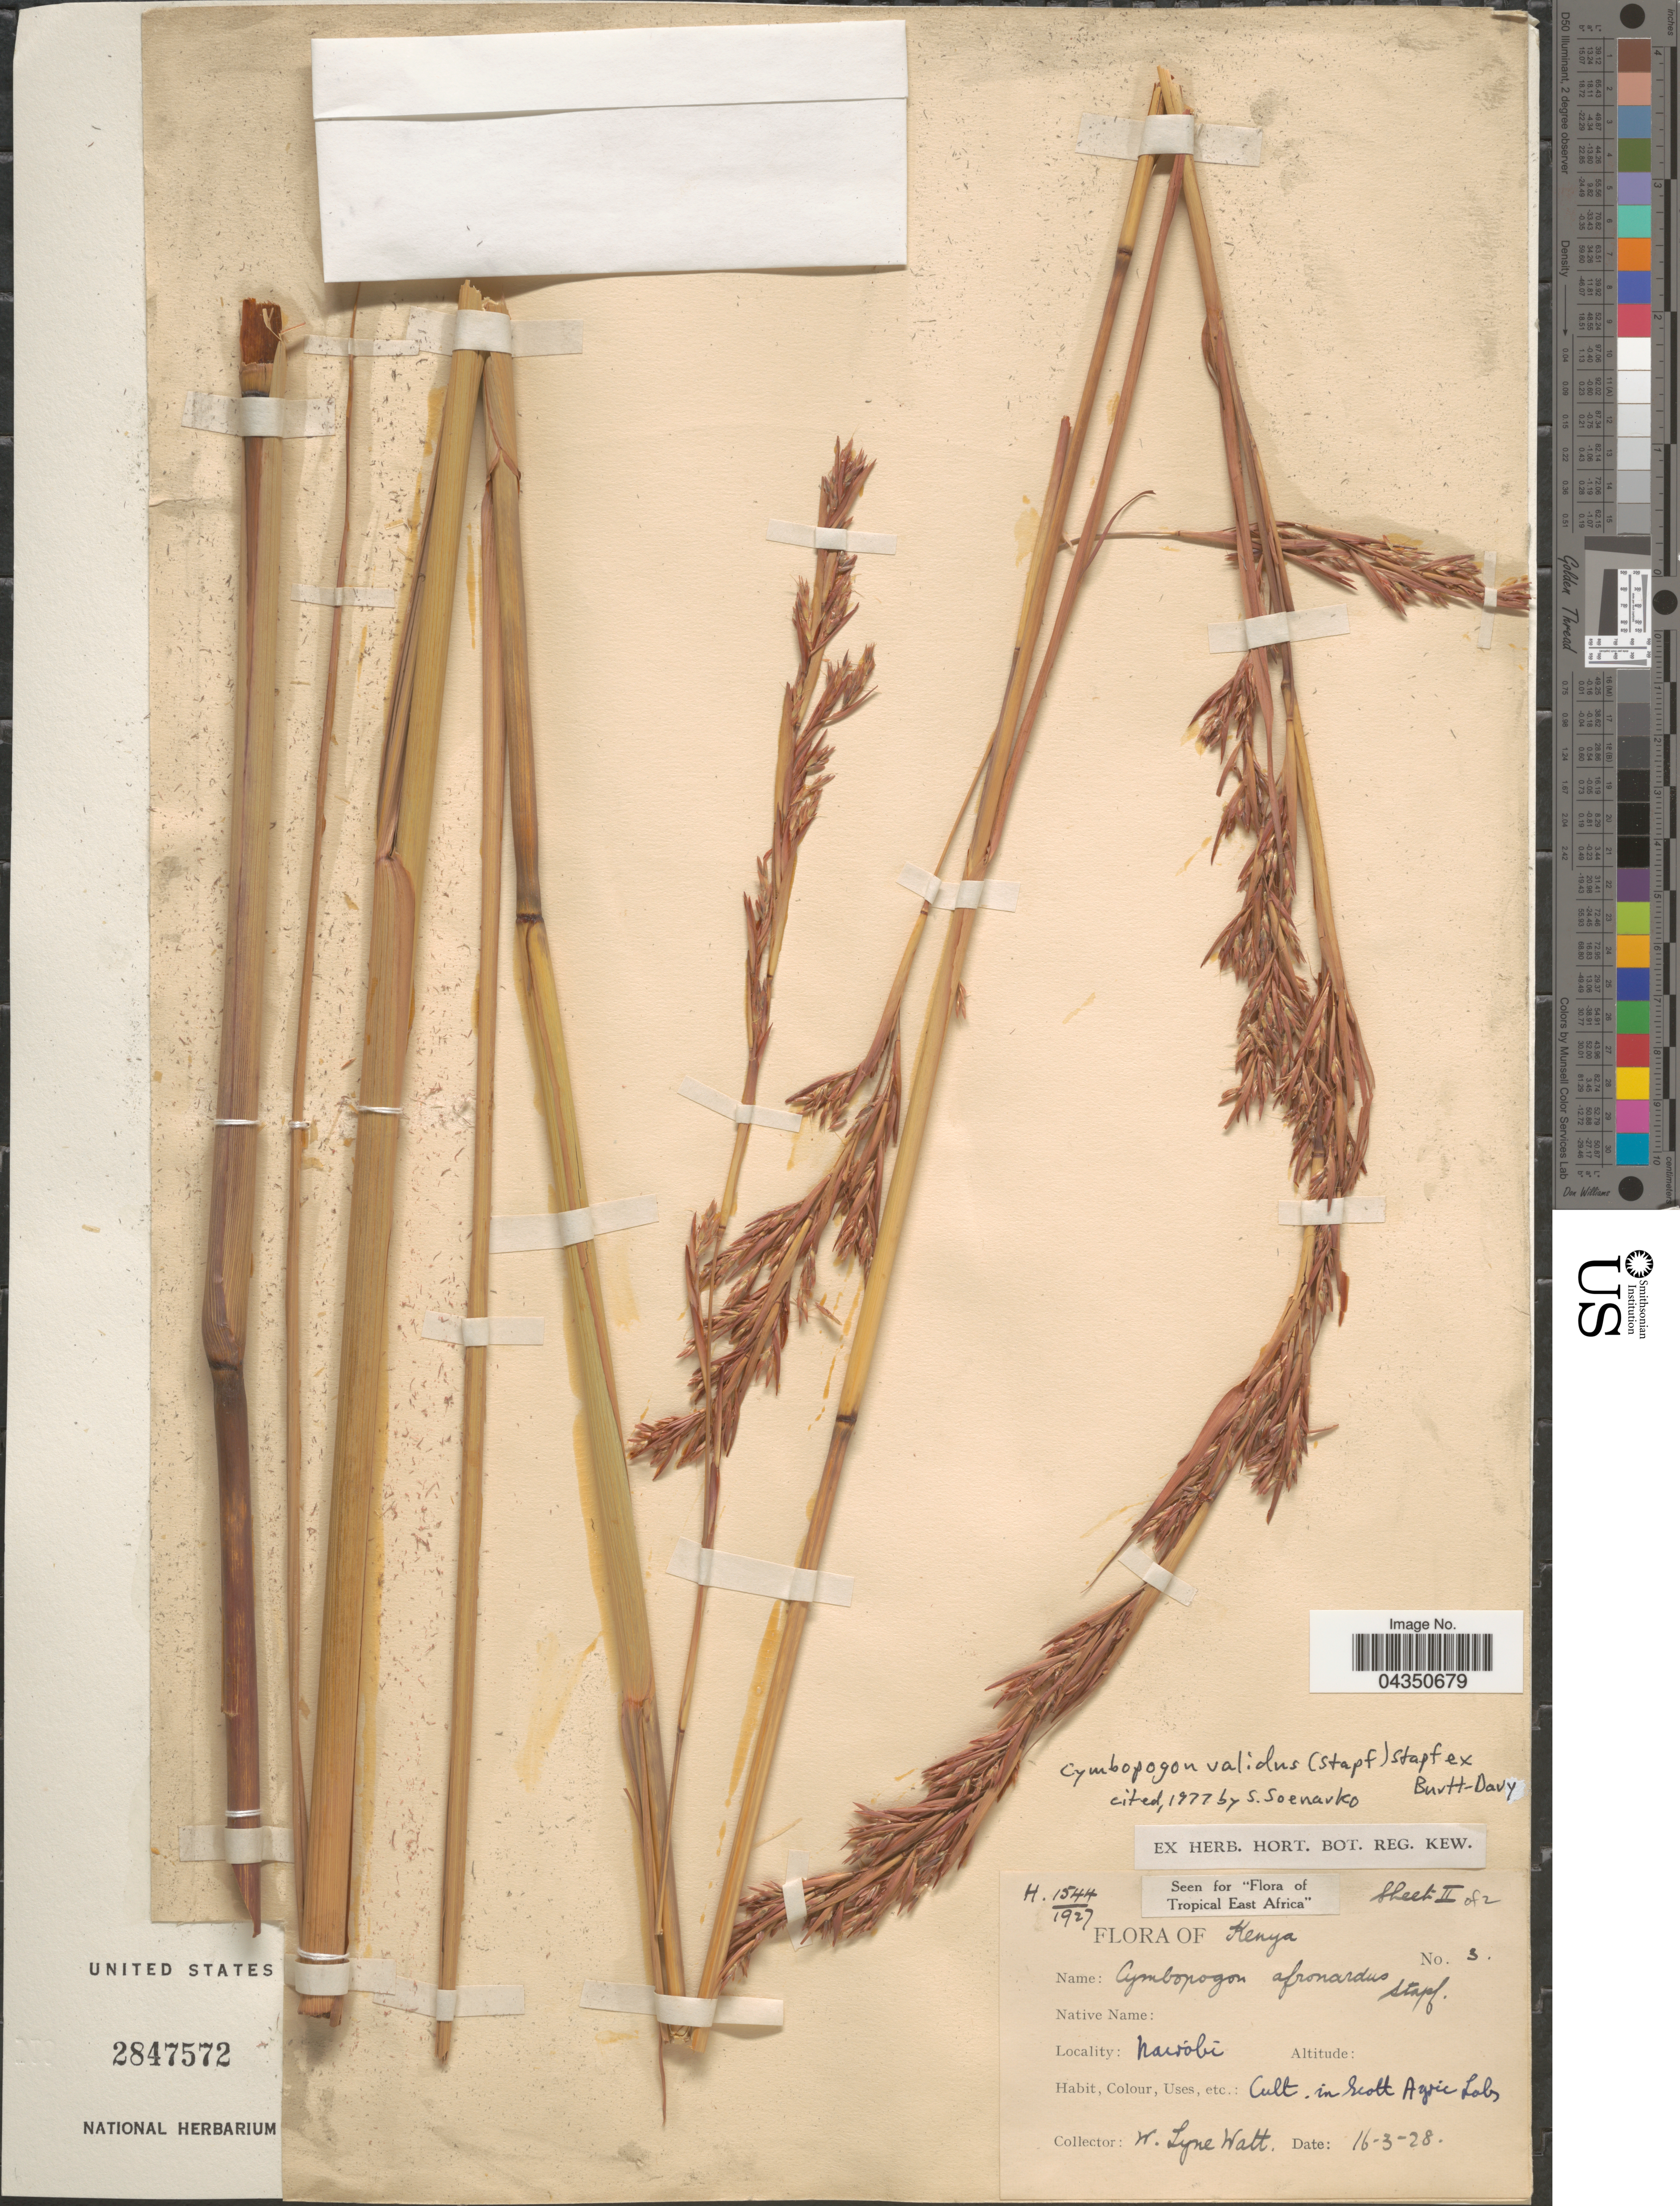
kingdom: Plantae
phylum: Tracheophyta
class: Liliopsida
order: Poales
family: Poaceae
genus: Cymbopogon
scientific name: Cymbopogon nardus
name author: (L.) Rendle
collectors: W. Lyne-Watt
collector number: H1544/1927?/3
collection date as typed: Transcribed d/m/y: 16/3/28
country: Kenya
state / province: Nairobi Area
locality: Nairobi. Cult. in Scott Agric Labs.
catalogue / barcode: US 2847572